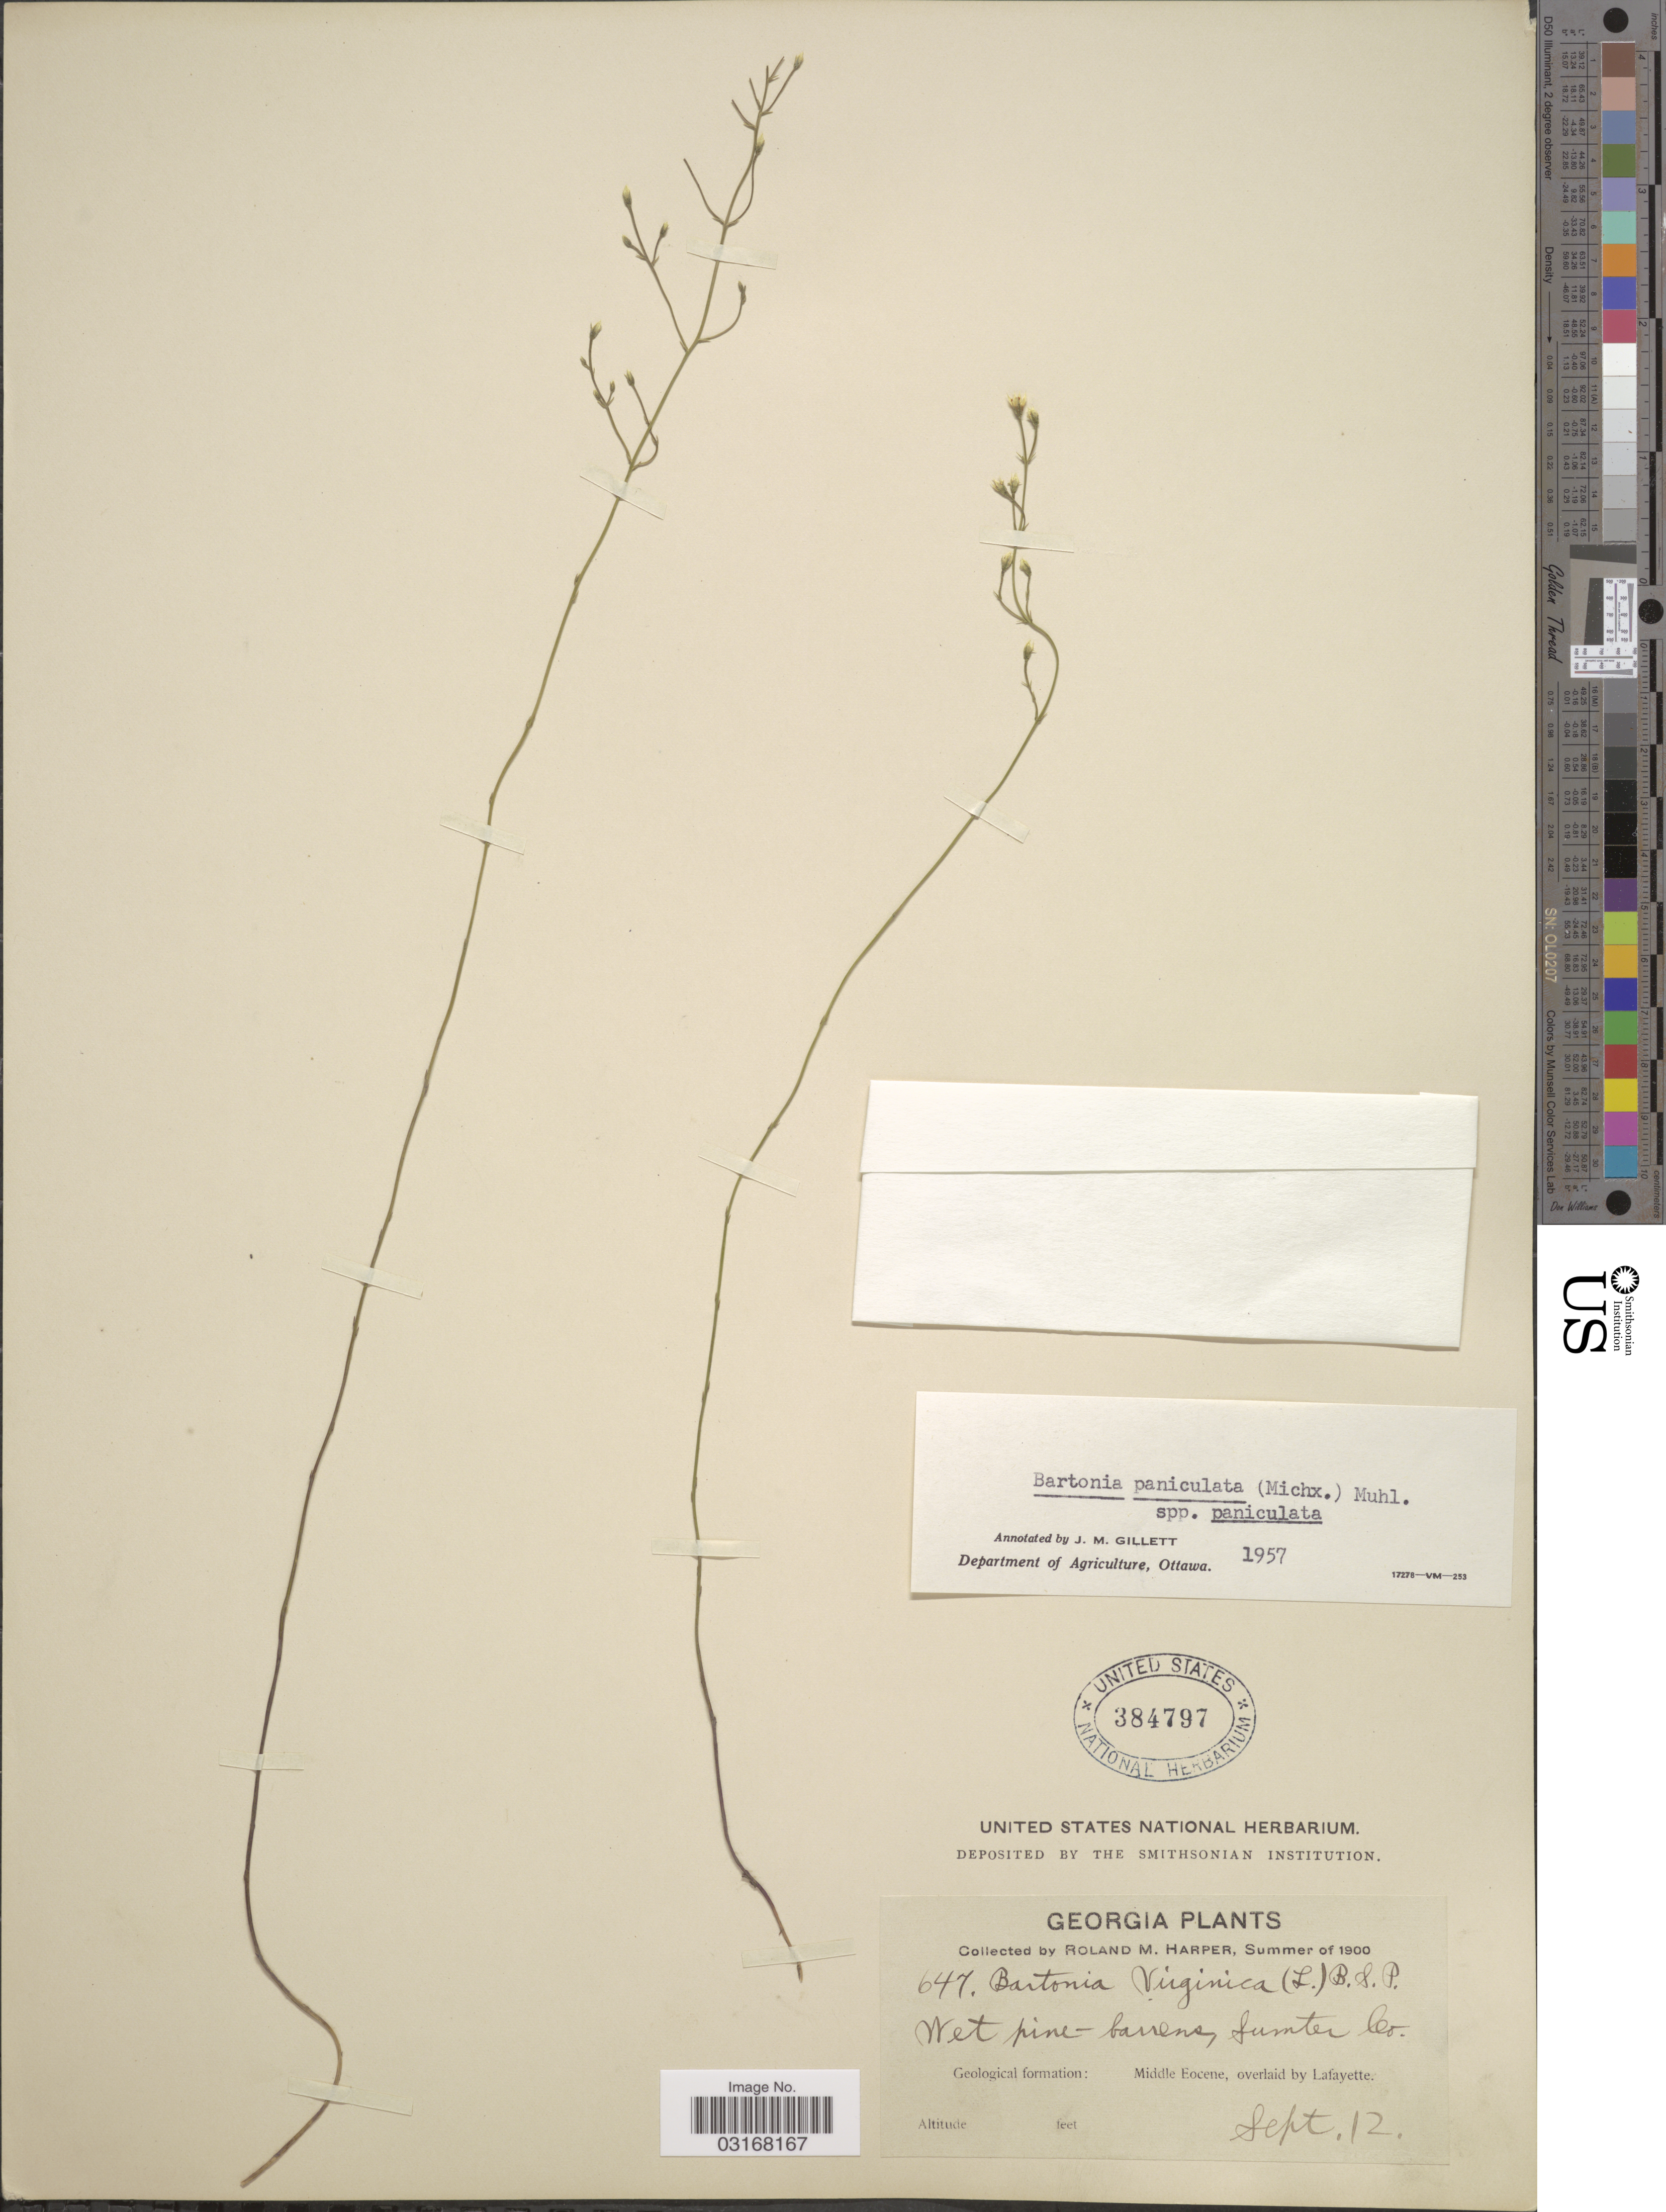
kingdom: Plantae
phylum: Tracheophyta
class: Magnoliopsida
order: Gentianales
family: Gentianaceae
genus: Bartonia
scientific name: Bartonia paniculata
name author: (Michx.) Muhl.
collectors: R. M. Harper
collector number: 647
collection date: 1900-09-12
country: United States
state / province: Georgia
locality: Sumter Co.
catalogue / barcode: US 384797